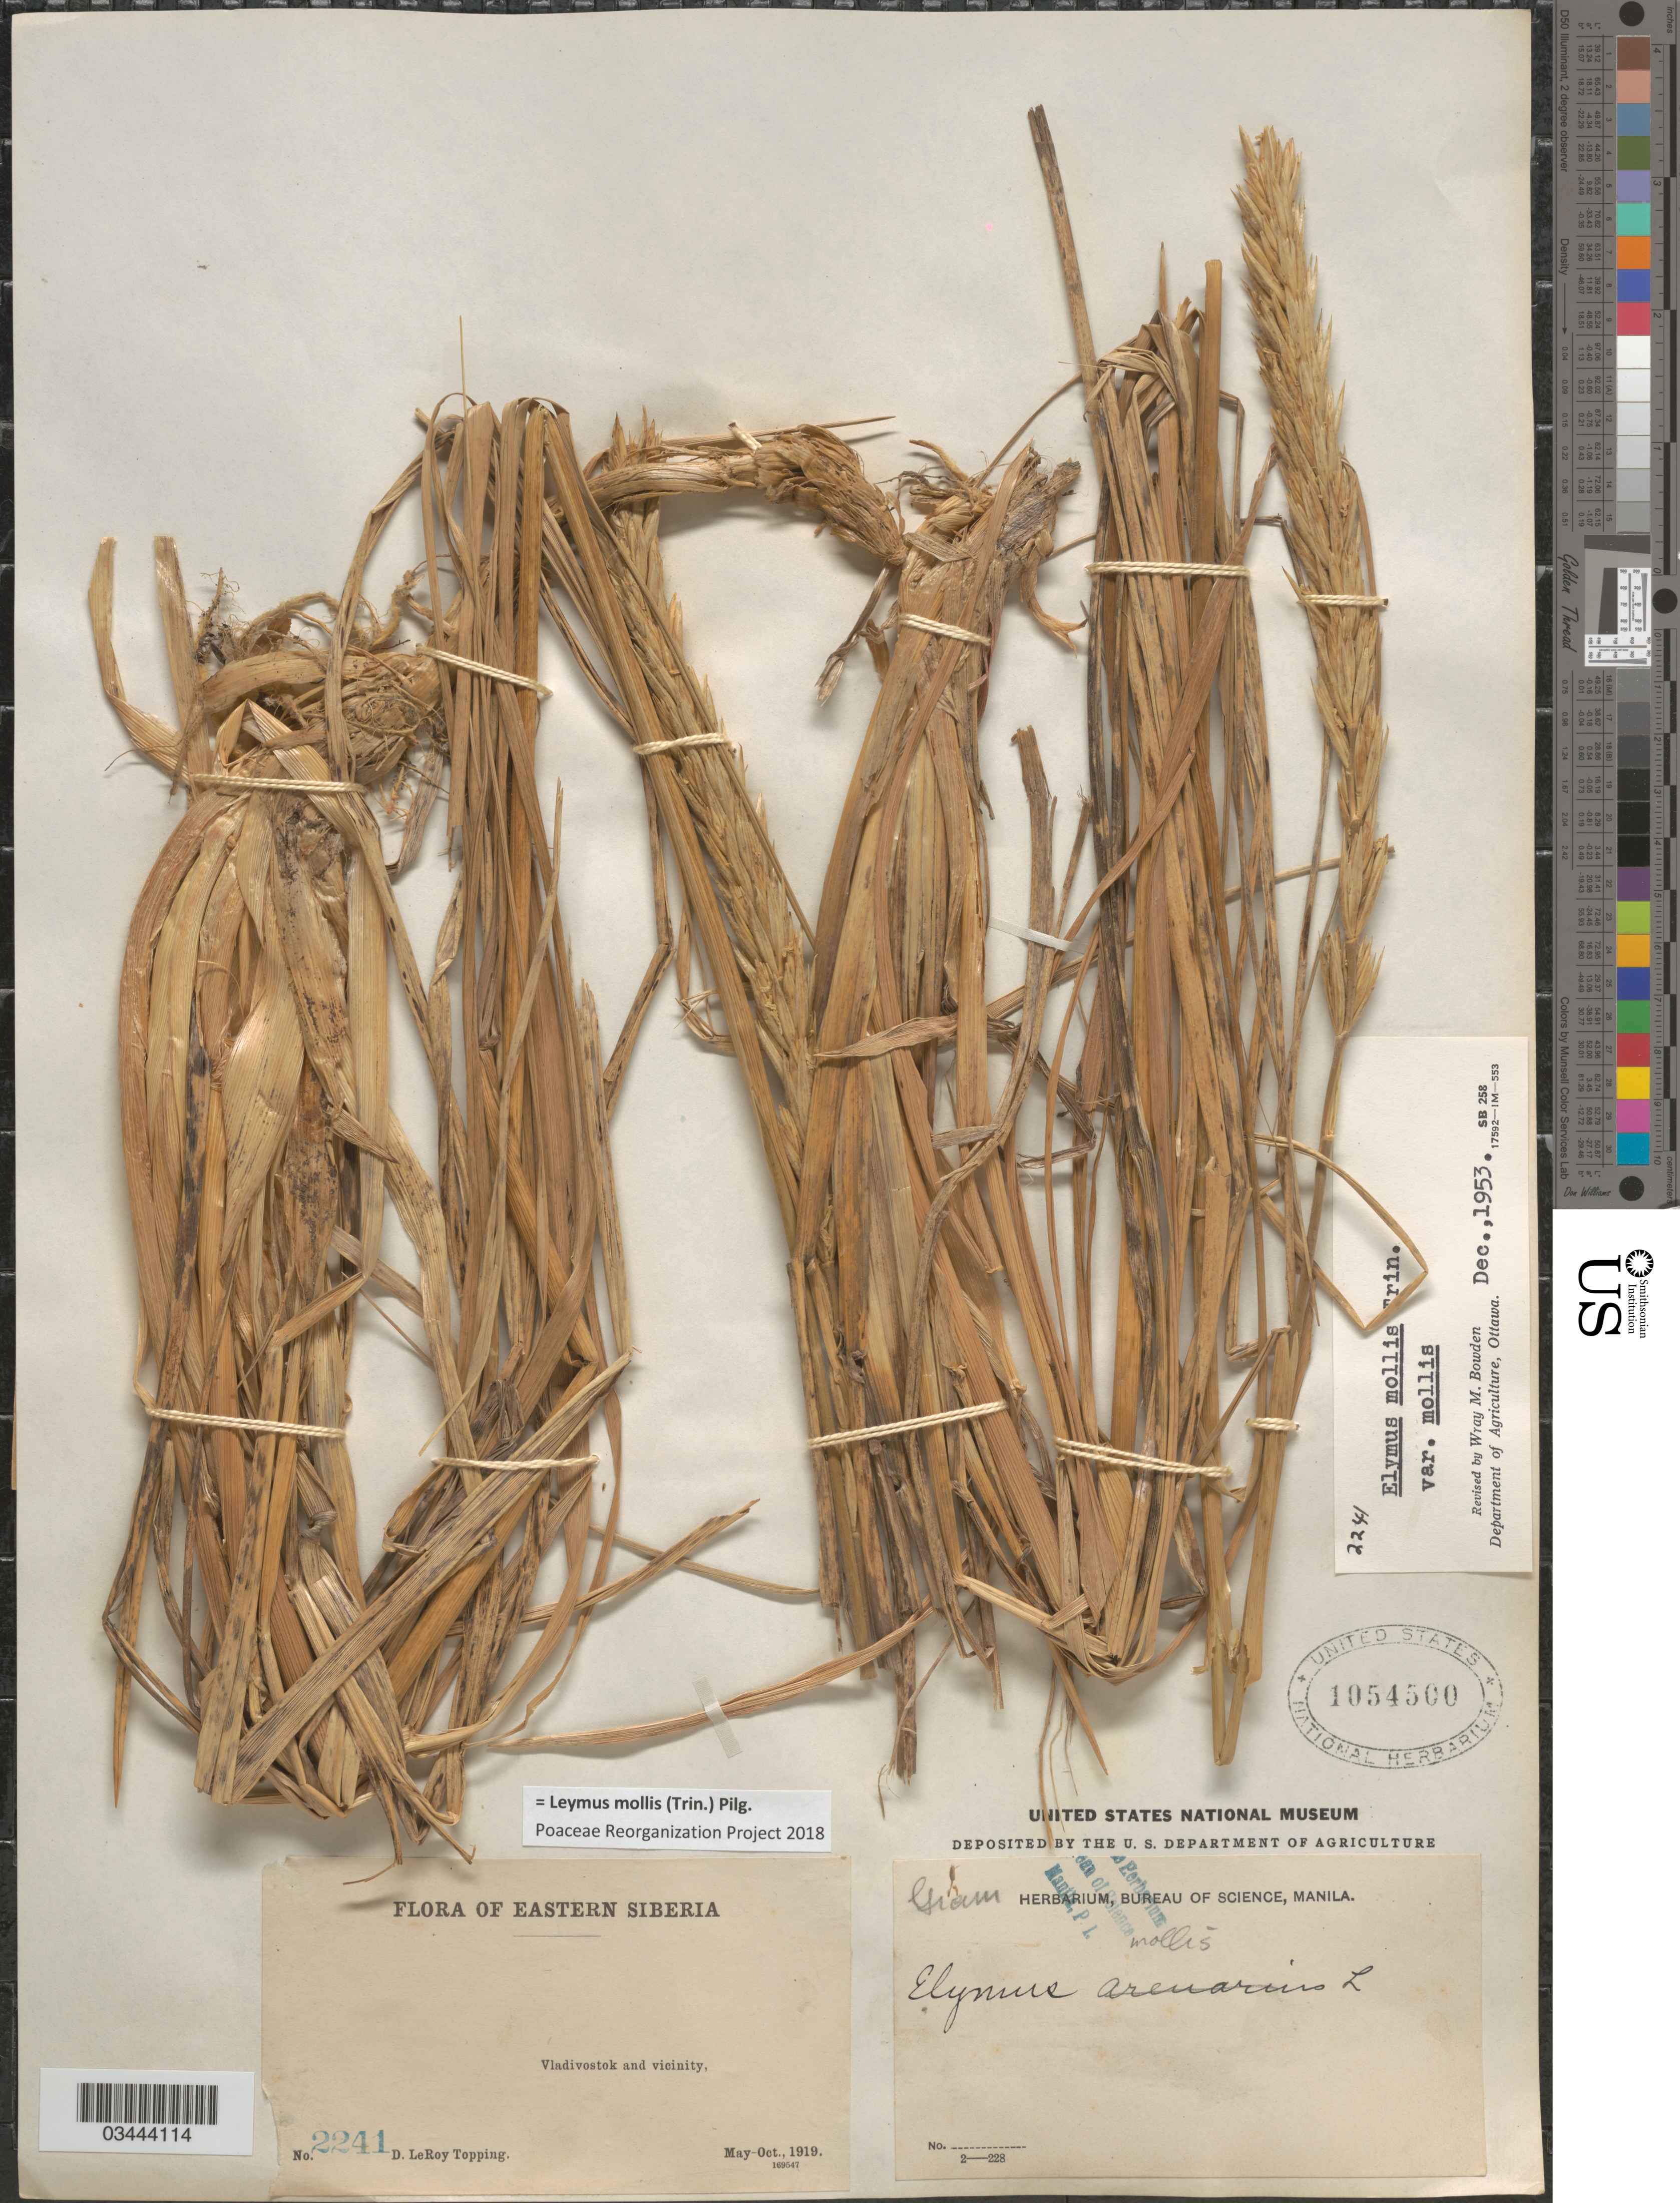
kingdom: Plantae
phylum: Tracheophyta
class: Liliopsida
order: Poales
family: Poaceae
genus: Leymus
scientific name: Leymus mollis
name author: (Trin.) Pilg.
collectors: D. L. Topping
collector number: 2241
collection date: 1919-05/1919-10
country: Russian Federation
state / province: Primorsky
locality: Eastern Siberia. Vladivostok and vicinity.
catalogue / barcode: US 1054500